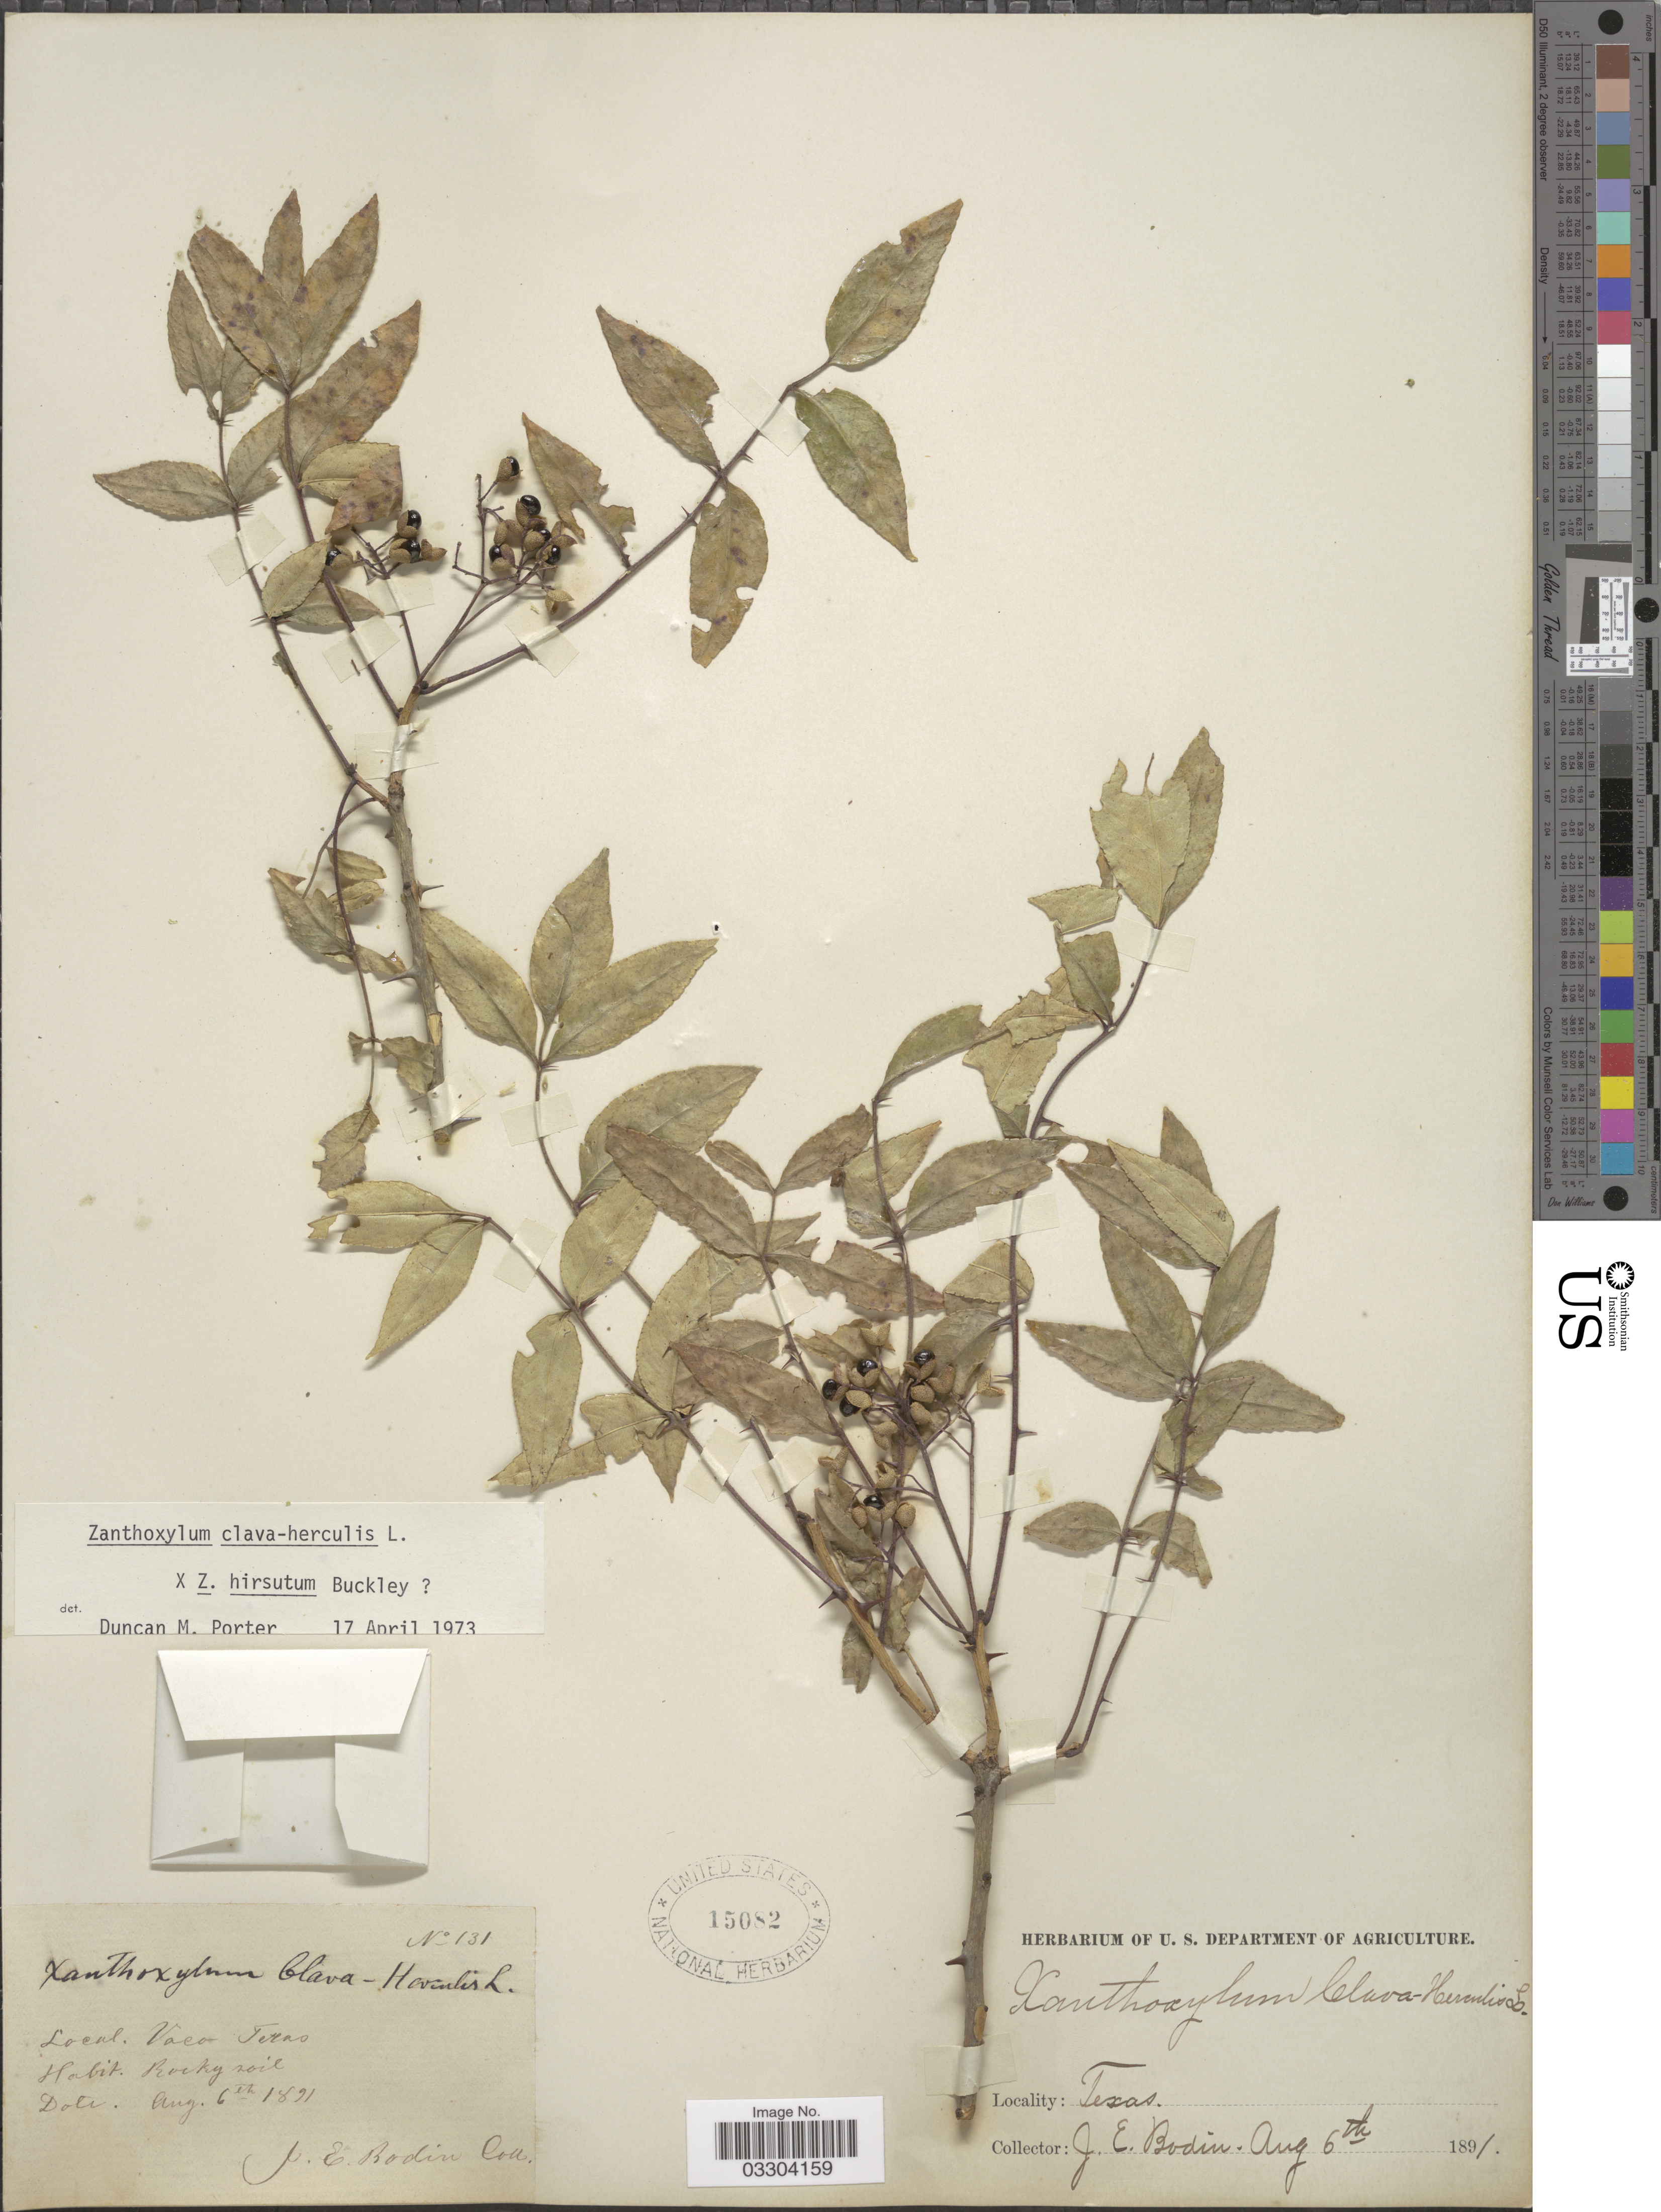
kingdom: Plantae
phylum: Tracheophyta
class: Magnoliopsida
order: Sapindales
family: Rutaceae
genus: Zanthoxylum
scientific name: Zanthoxylum clava-herculis x Z. hirsutum Buckley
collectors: J. E. Bodin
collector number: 131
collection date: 1891-08-06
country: United States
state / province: Texas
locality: Vaco.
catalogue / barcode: US 15082